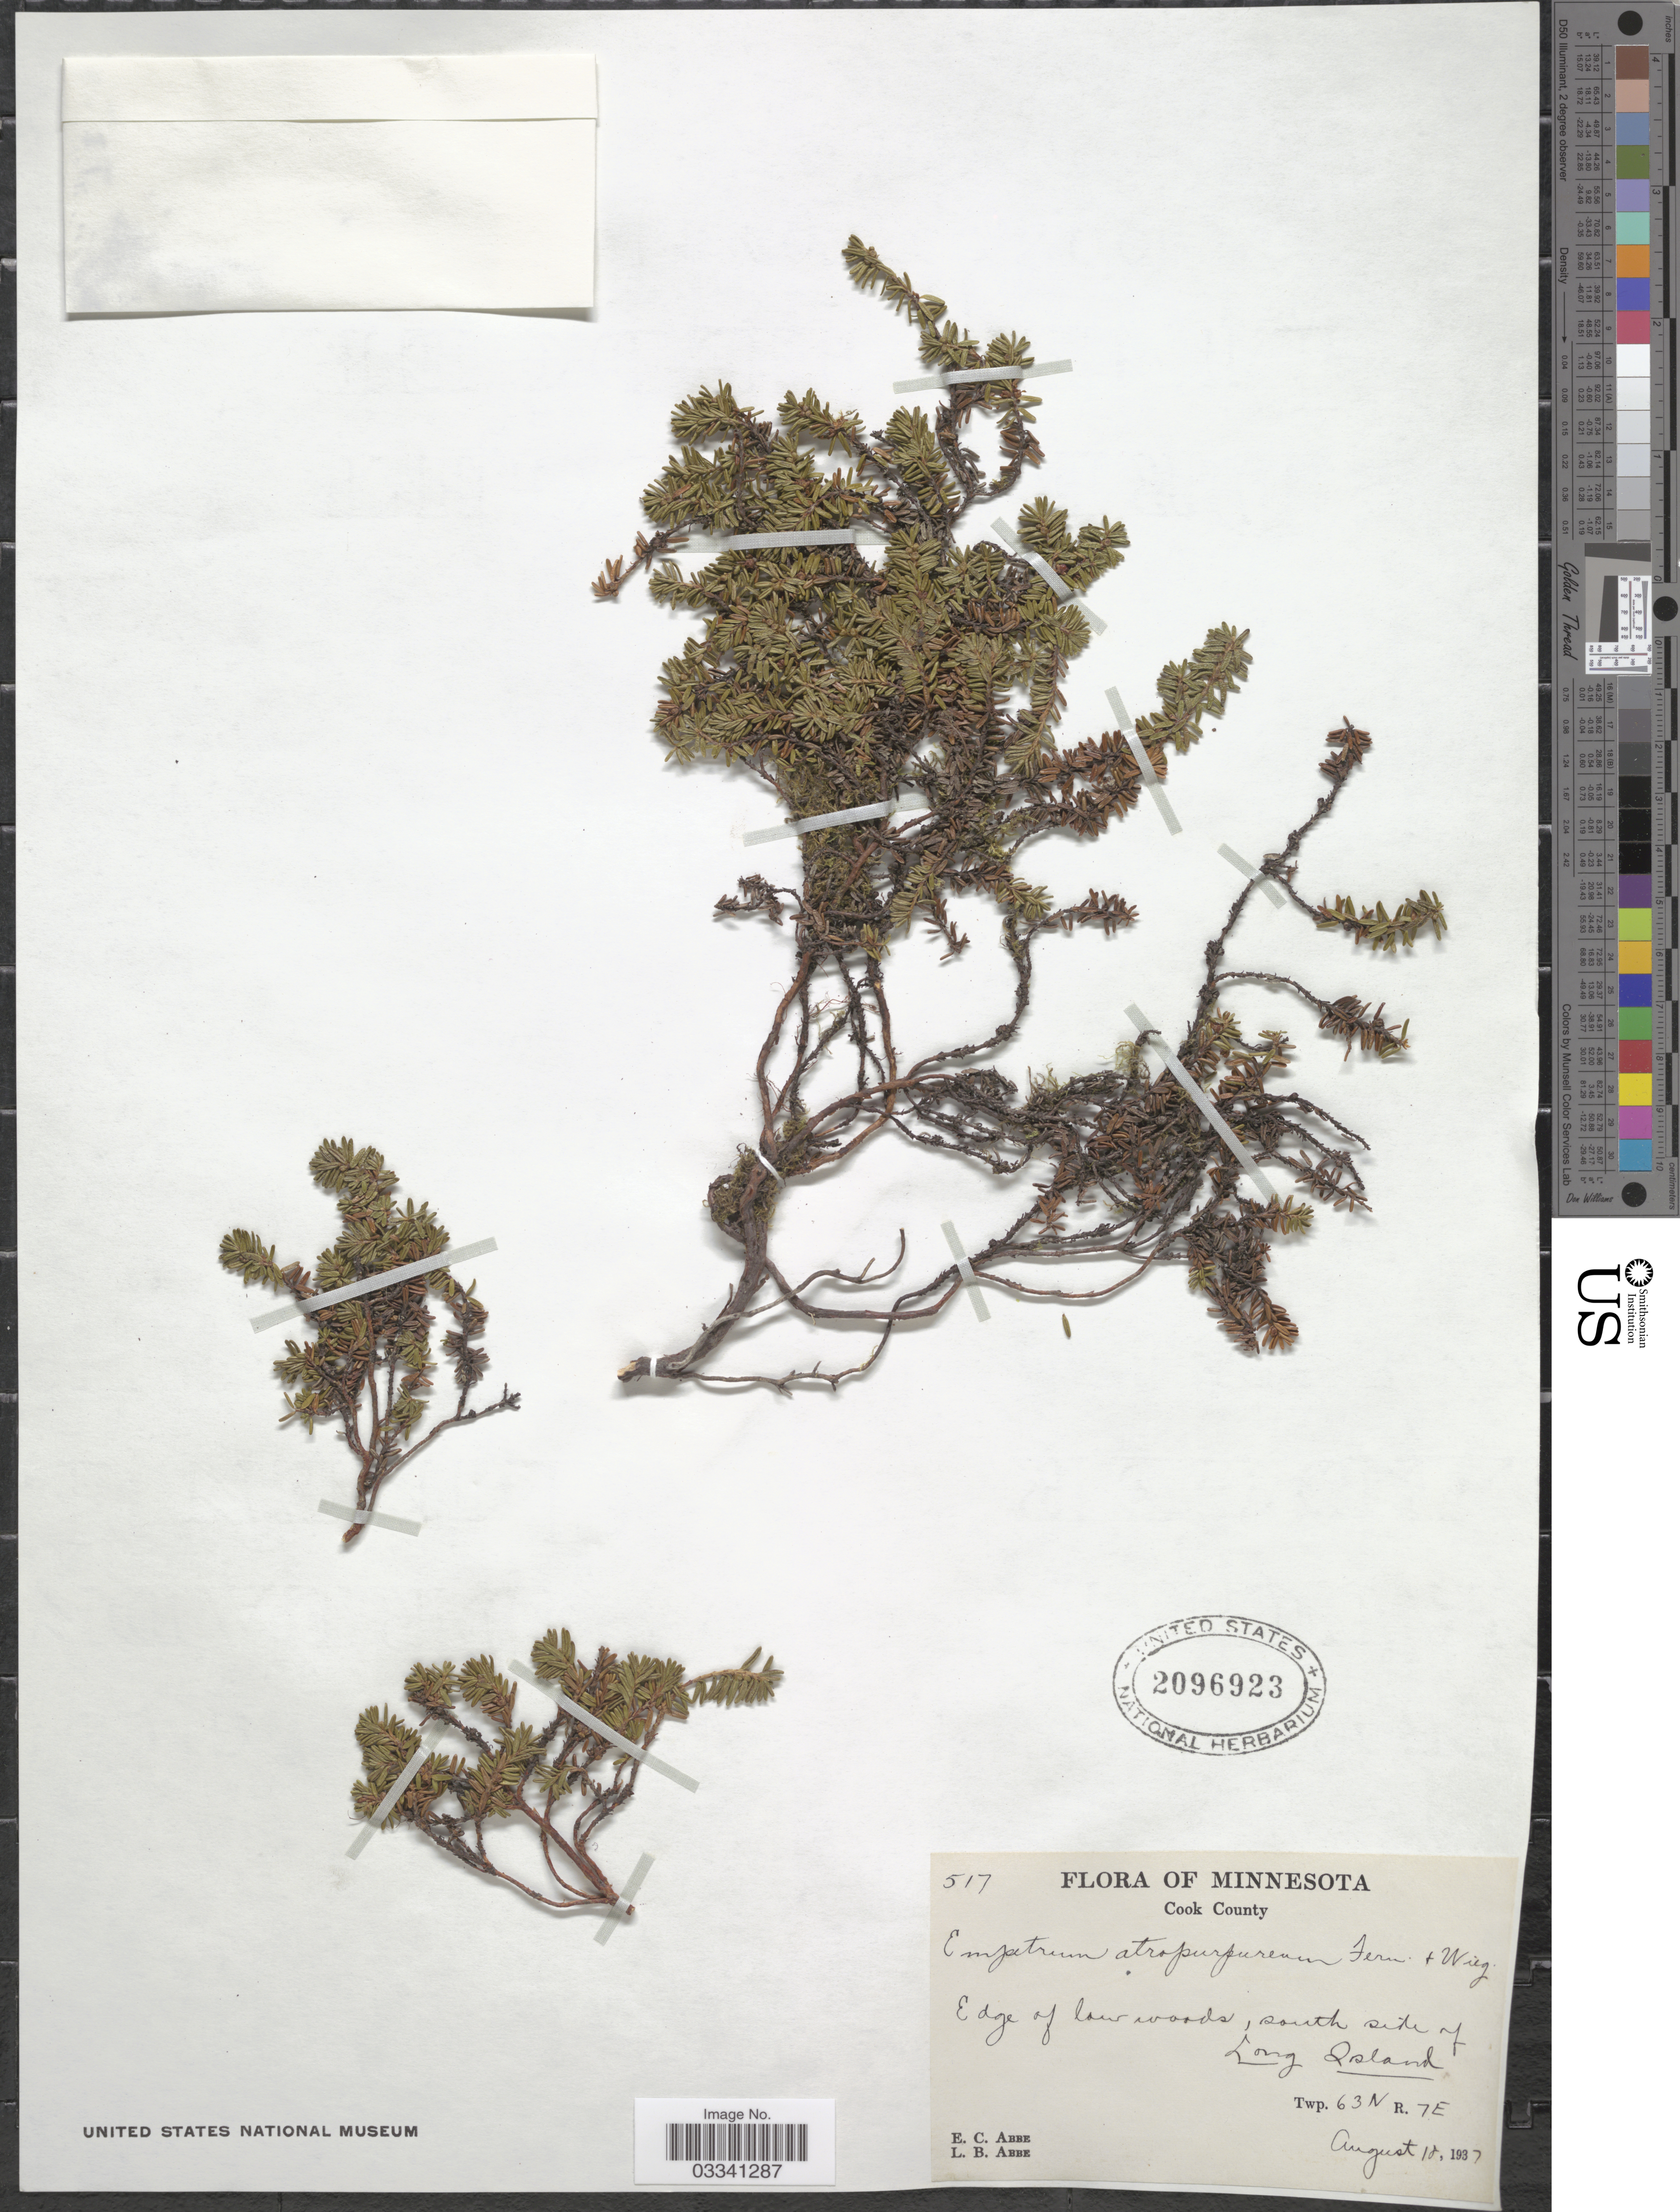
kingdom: Plantae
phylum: Tracheophyta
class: Magnoliopsida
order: Ericales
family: Ericaceae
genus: Empetrum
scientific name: Empetrum atropurpureum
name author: Fernald & Wiegand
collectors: E. C. Abbe & L. B. Abbe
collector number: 517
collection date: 1937-08-18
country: United States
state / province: Minnesota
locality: Cook County. South side of Long Island. Twp. 63 N R.7E.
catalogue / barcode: US 2096923